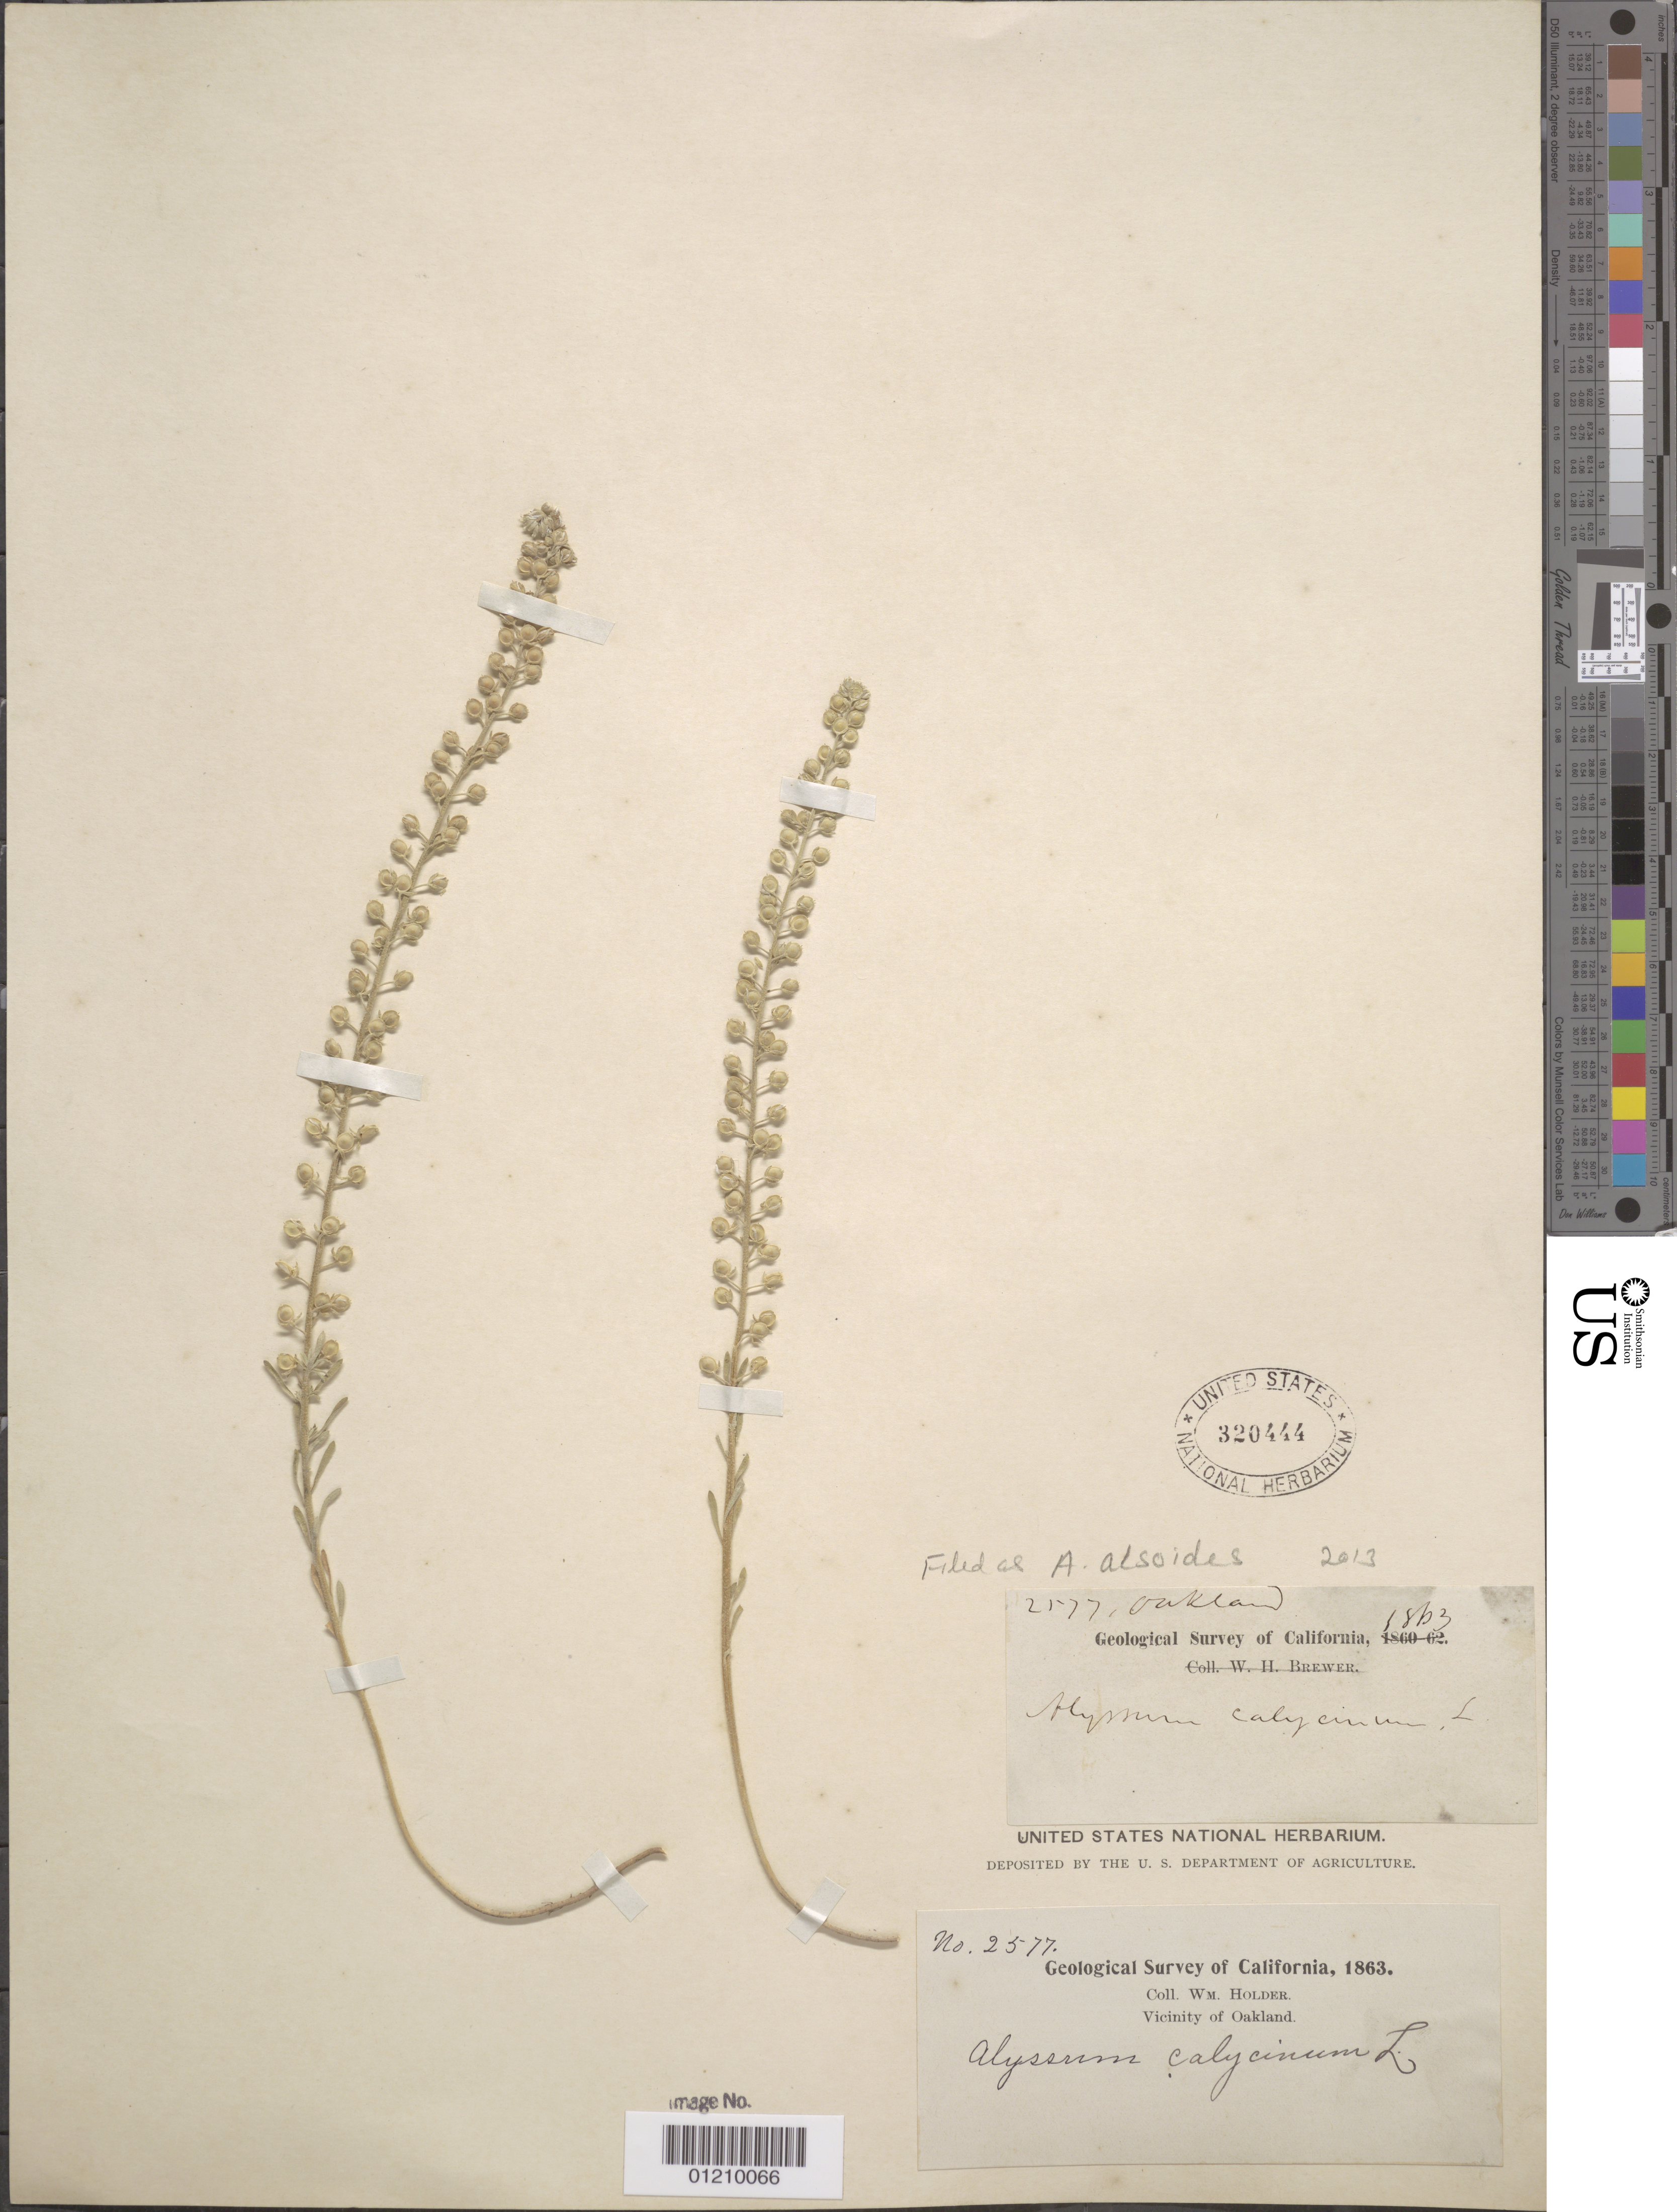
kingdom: Plantae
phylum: Tracheophyta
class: Magnoliopsida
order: Brassicales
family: Brassicaceae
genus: Alyssum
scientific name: Alyssum alyssoides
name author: (L.) L.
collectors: W. Holder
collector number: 2577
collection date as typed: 1863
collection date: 1863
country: United States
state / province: California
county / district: Alameda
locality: Vicinity of Oakland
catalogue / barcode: US 320444